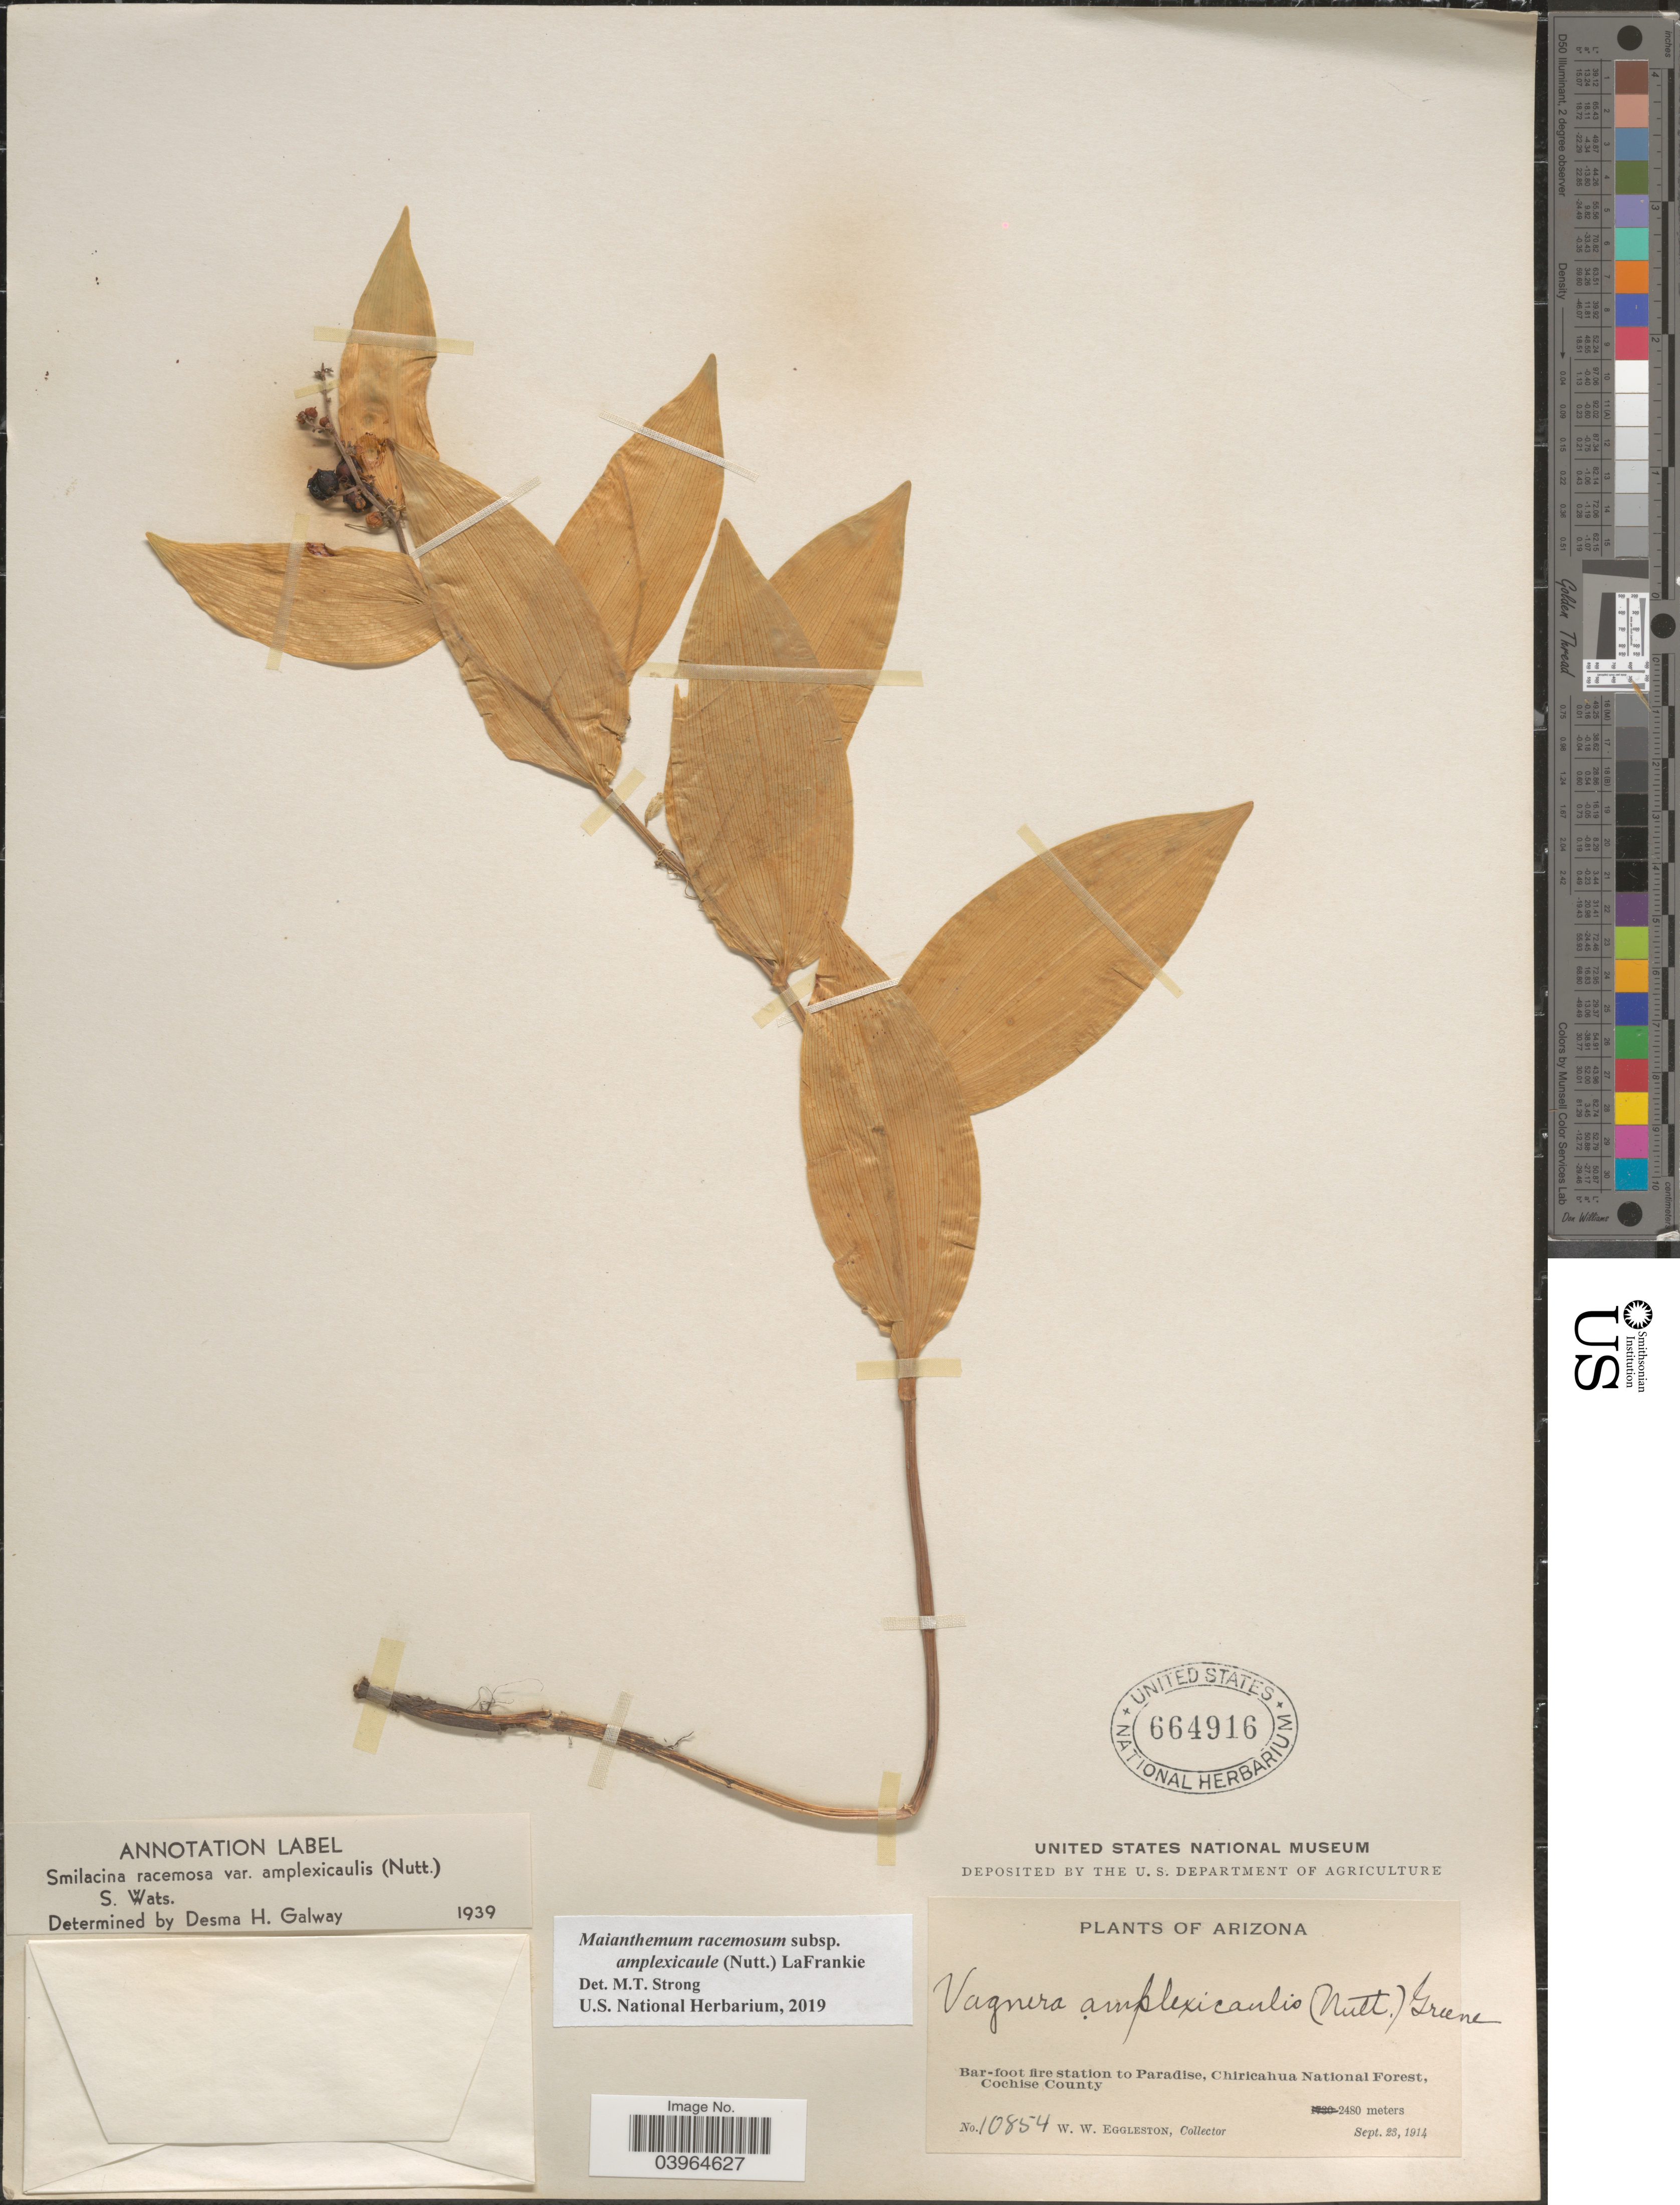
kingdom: Plantae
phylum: Tracheophyta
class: Liliopsida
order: Asparagales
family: Asparagaceae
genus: Maianthemum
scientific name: Maianthemum racemosum subsp. amplexicaule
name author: (Nutt.) LaFrankie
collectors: W. W. Eggleston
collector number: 10854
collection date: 1914-09-23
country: United States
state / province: Arizona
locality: Bar-foot fire station to Paradise, Chiricahua National Forest, Cochise County.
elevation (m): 2480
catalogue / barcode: US 664916